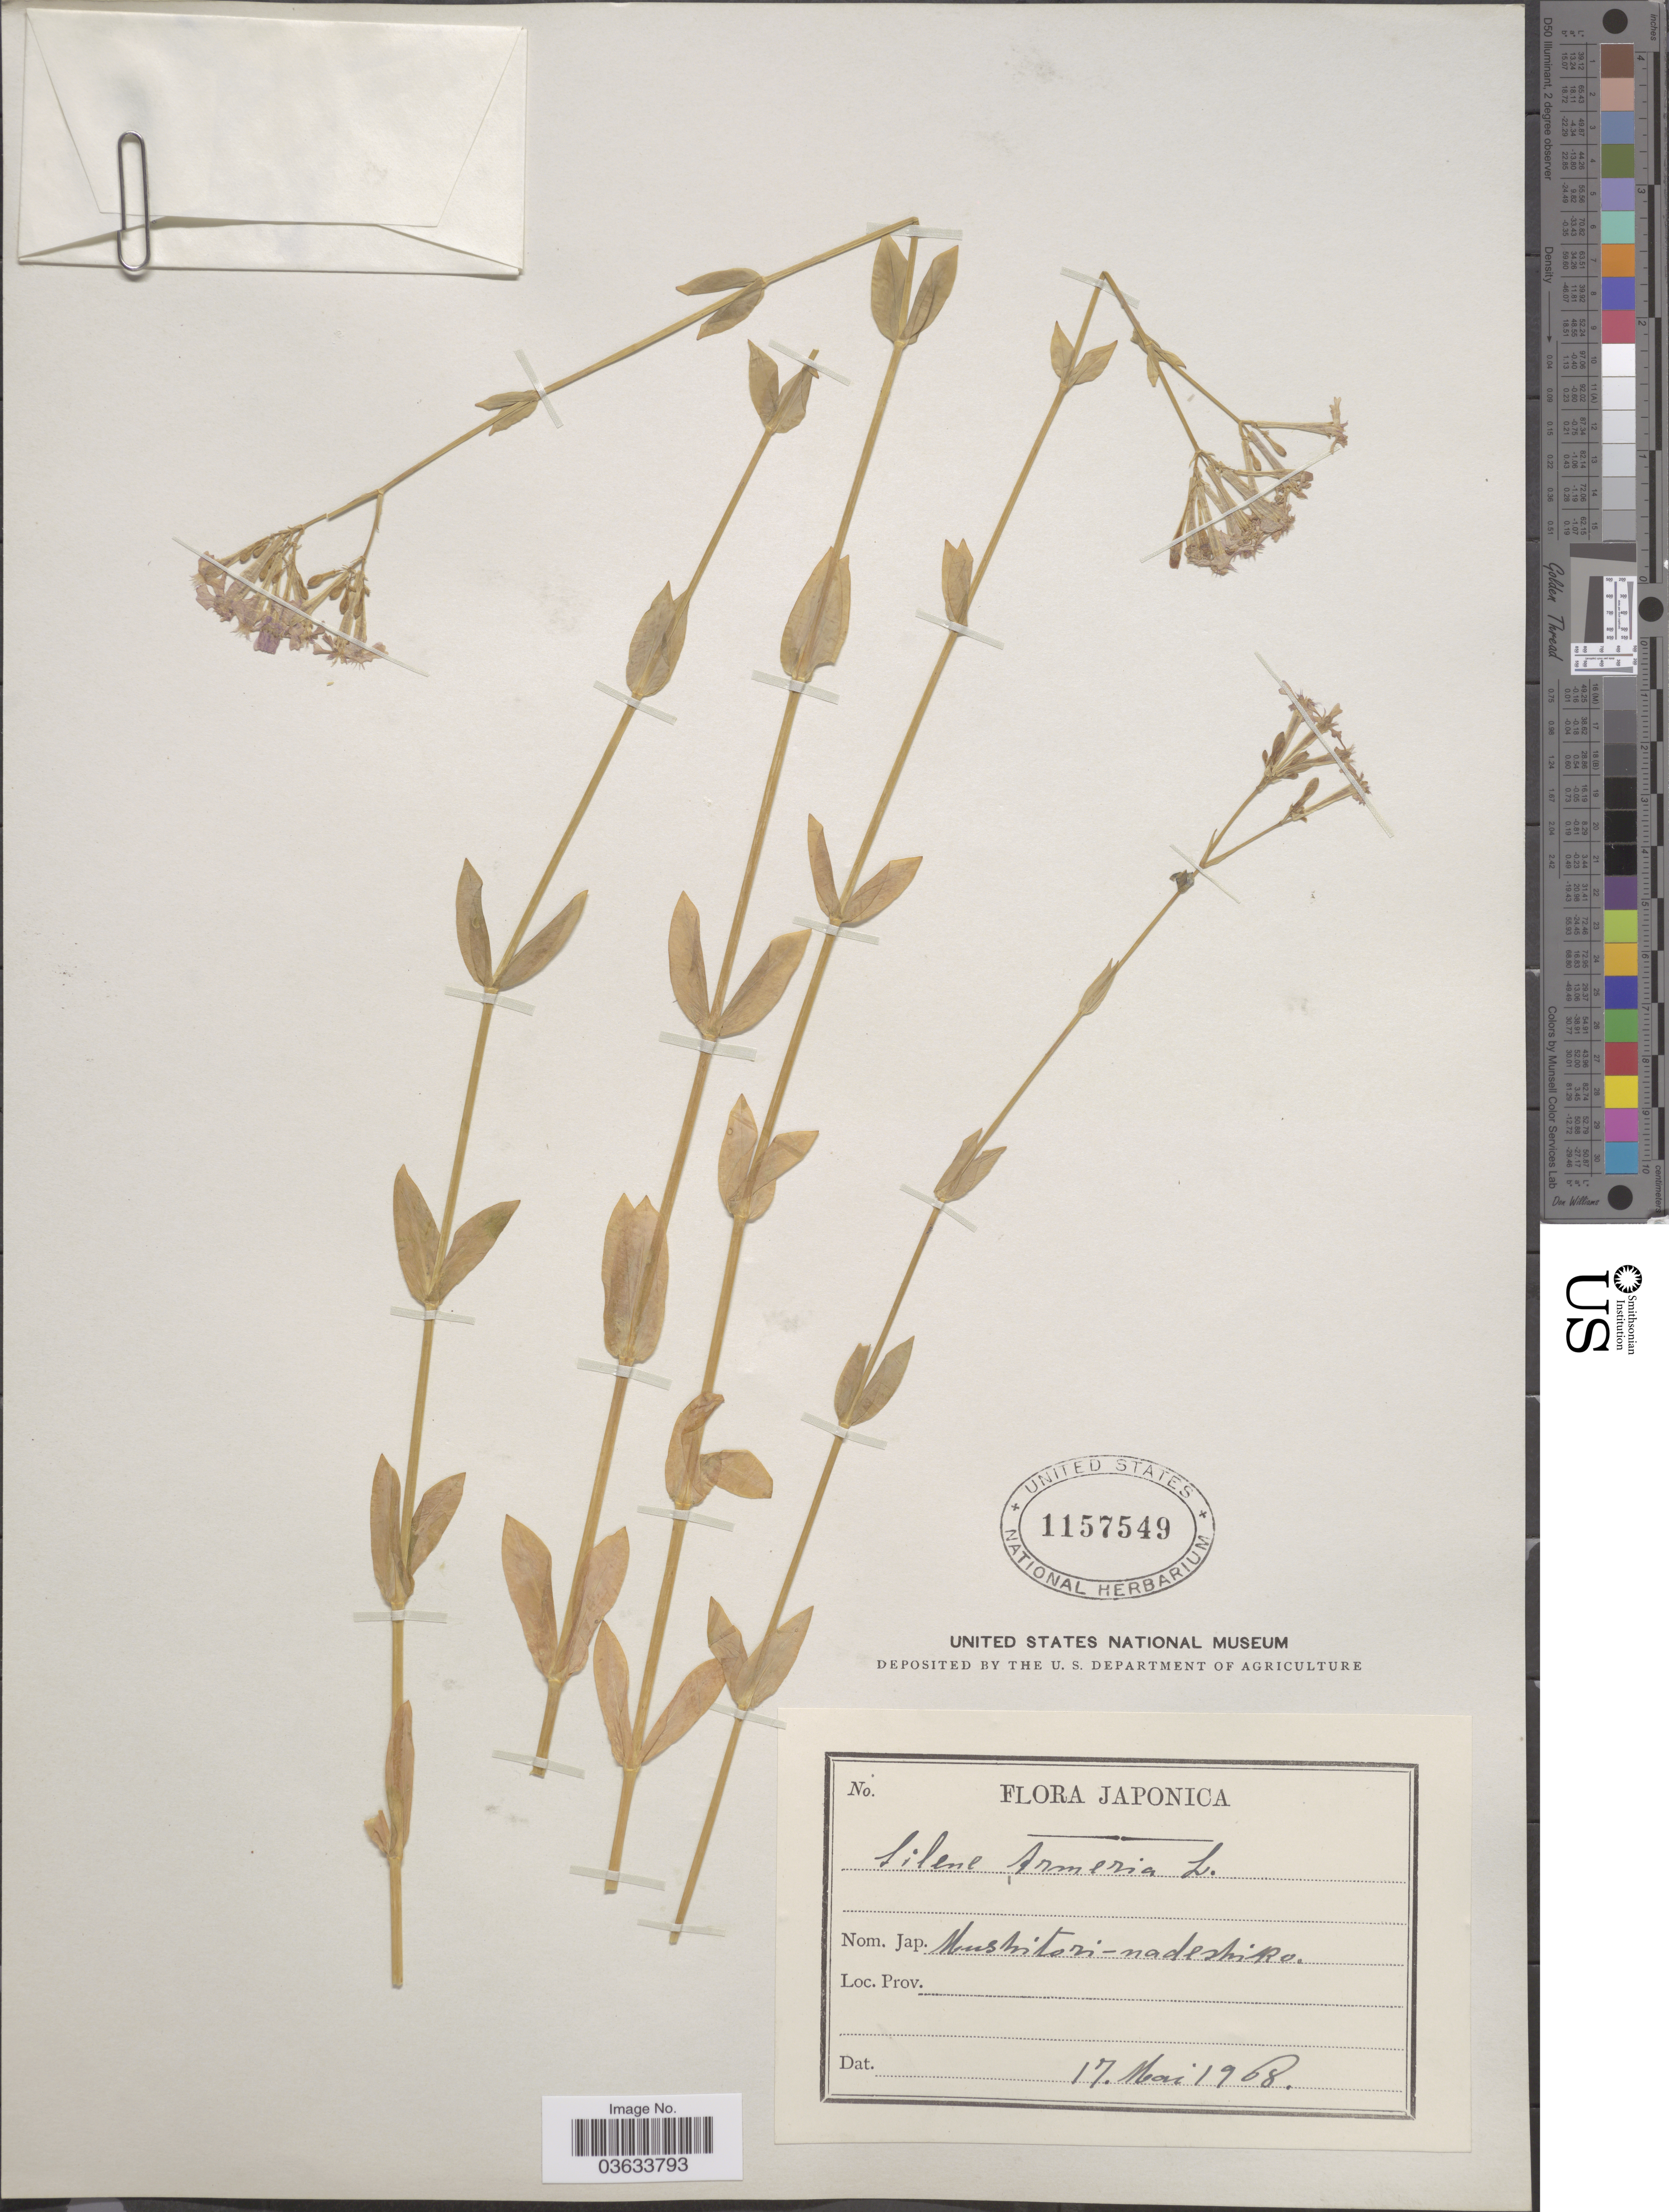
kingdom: Plantae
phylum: Tracheophyta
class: Magnoliopsida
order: Caryophyllales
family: Caryophyllaceae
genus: Atocion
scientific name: Atocion armeria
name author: (L.) Raf.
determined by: U.S. National Herbarium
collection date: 1968-05-17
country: Japan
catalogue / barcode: US 1157549